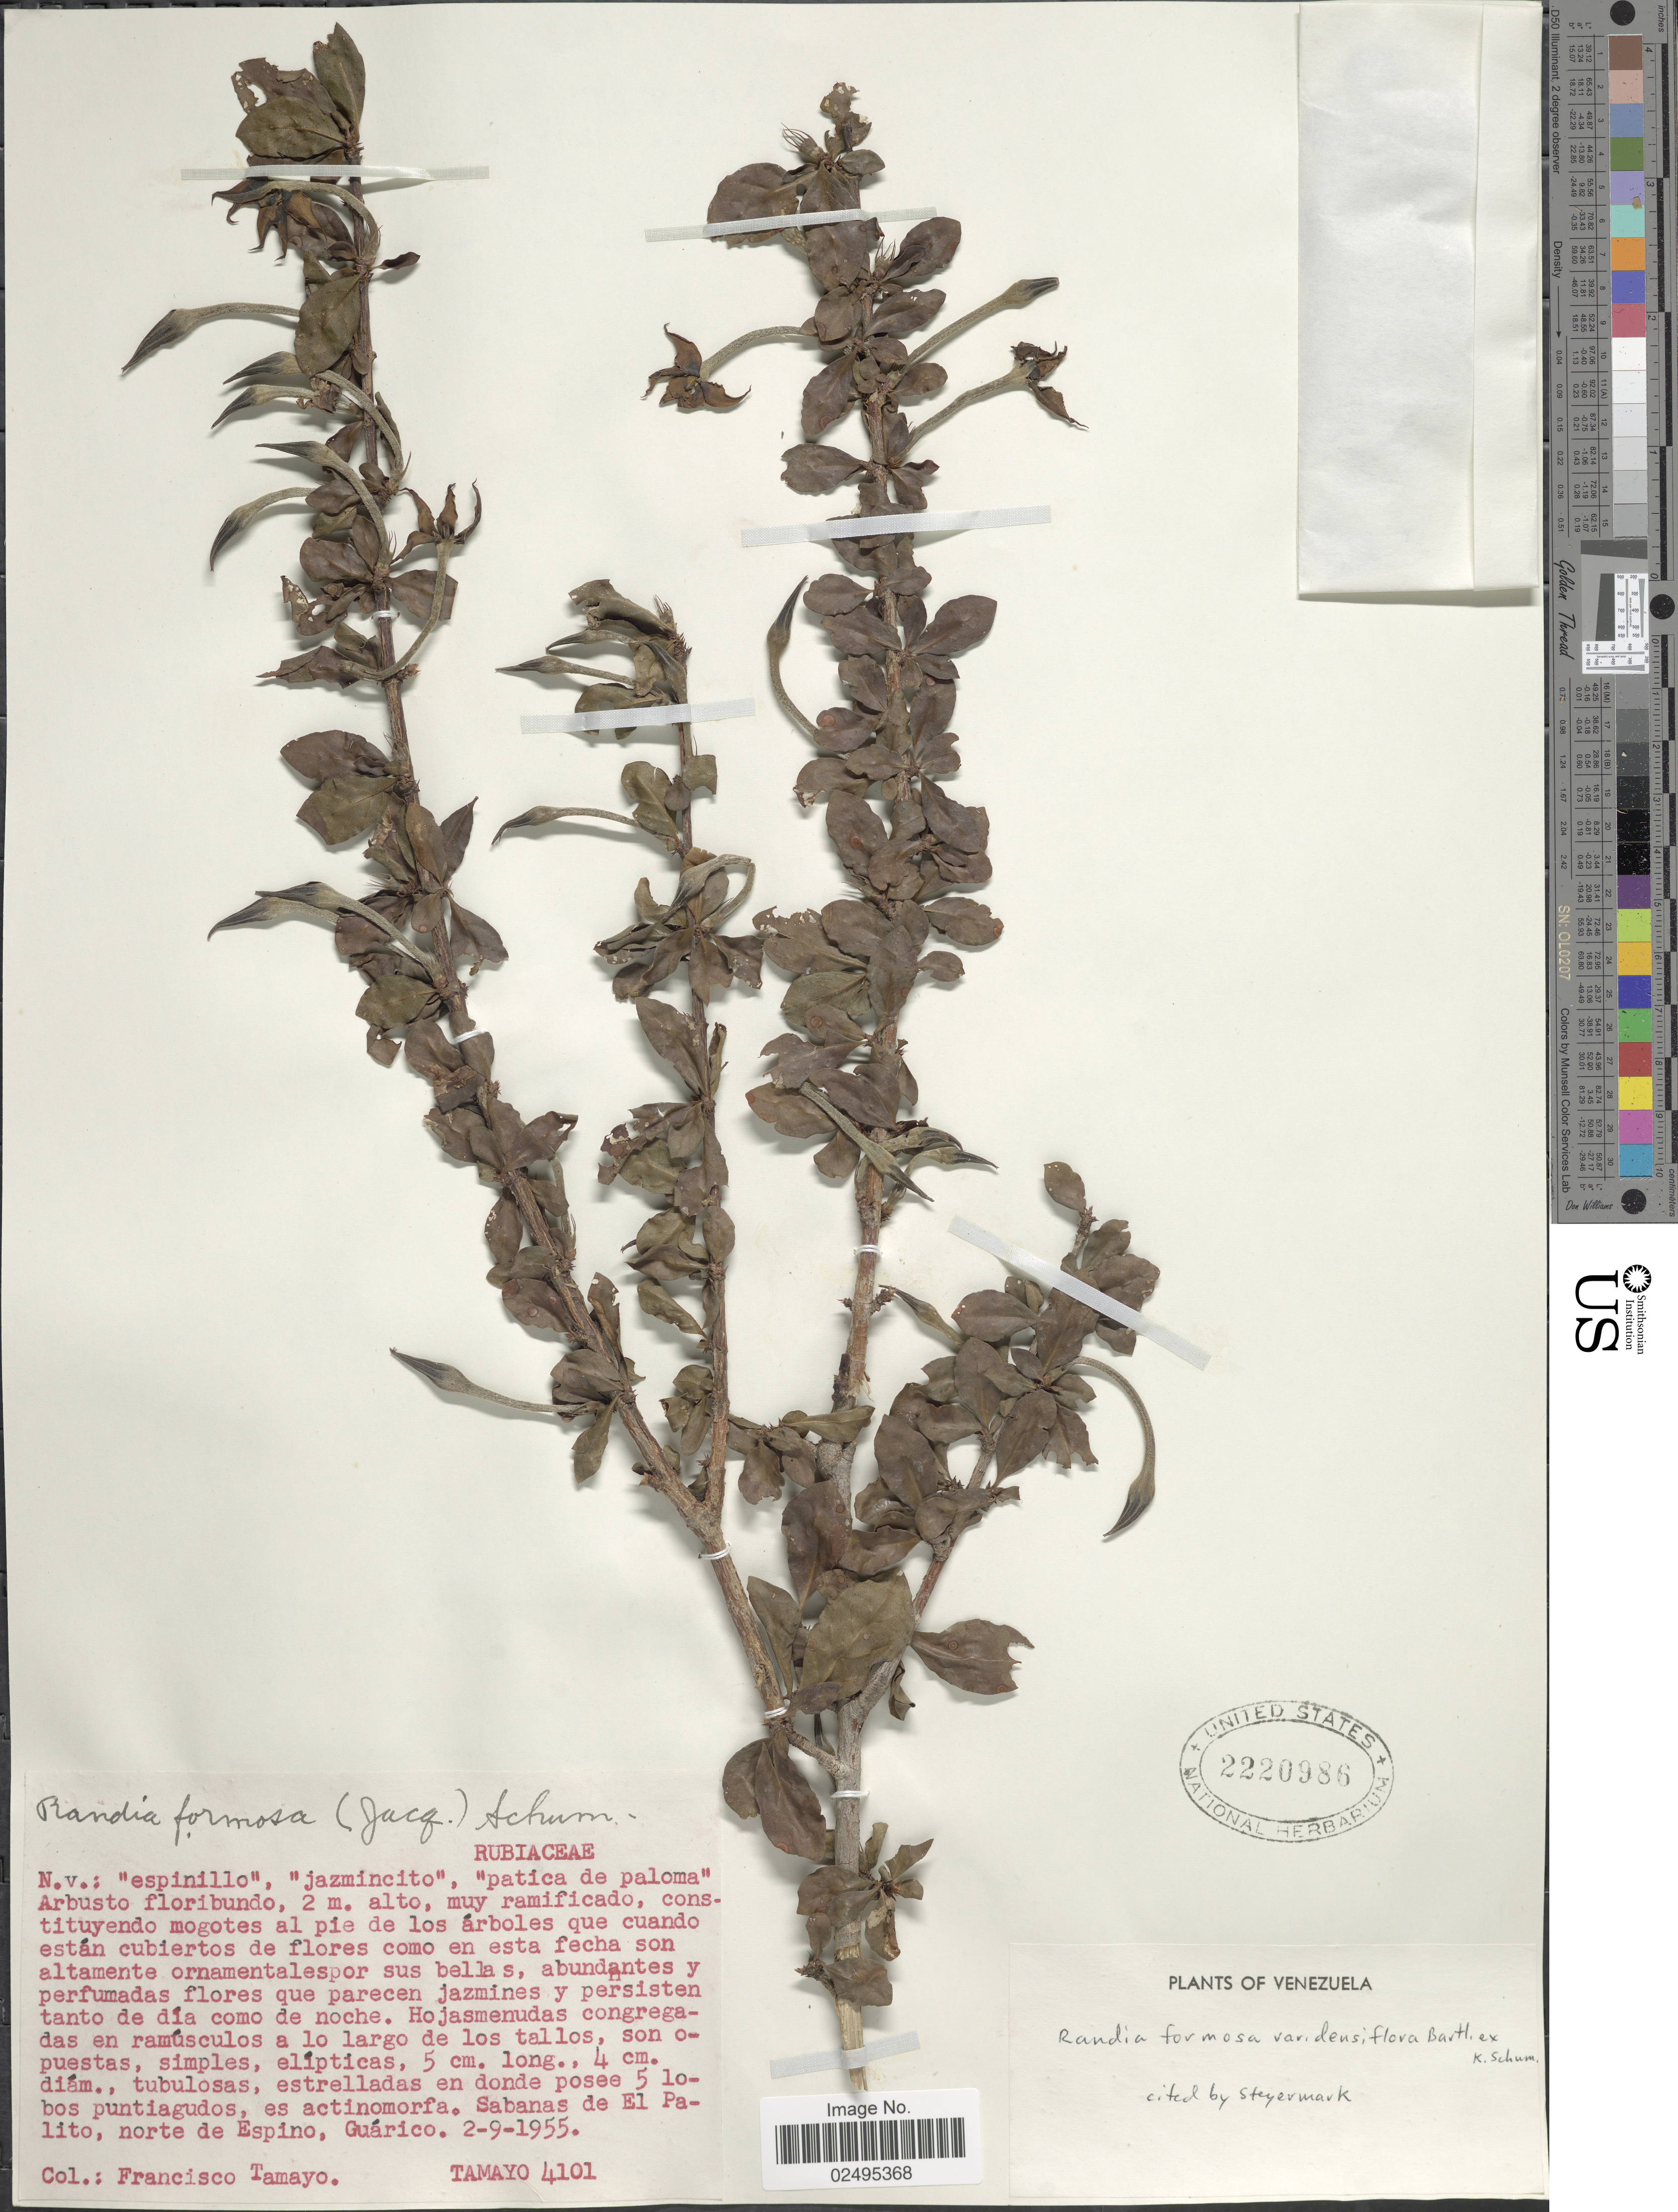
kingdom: Plantae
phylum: Tracheophyta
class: Magnoliopsida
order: Gentianales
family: Rubiaceae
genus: Rosenbergiodendron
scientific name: Rosenbergiodendron formosum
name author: (Jacq.) Fagerl.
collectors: F. Tamayo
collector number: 4101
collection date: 1955-09-02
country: Venezuela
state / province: Guárico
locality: Sabanas de El Palito, norte de Espino, Guarico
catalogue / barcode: US 2220986